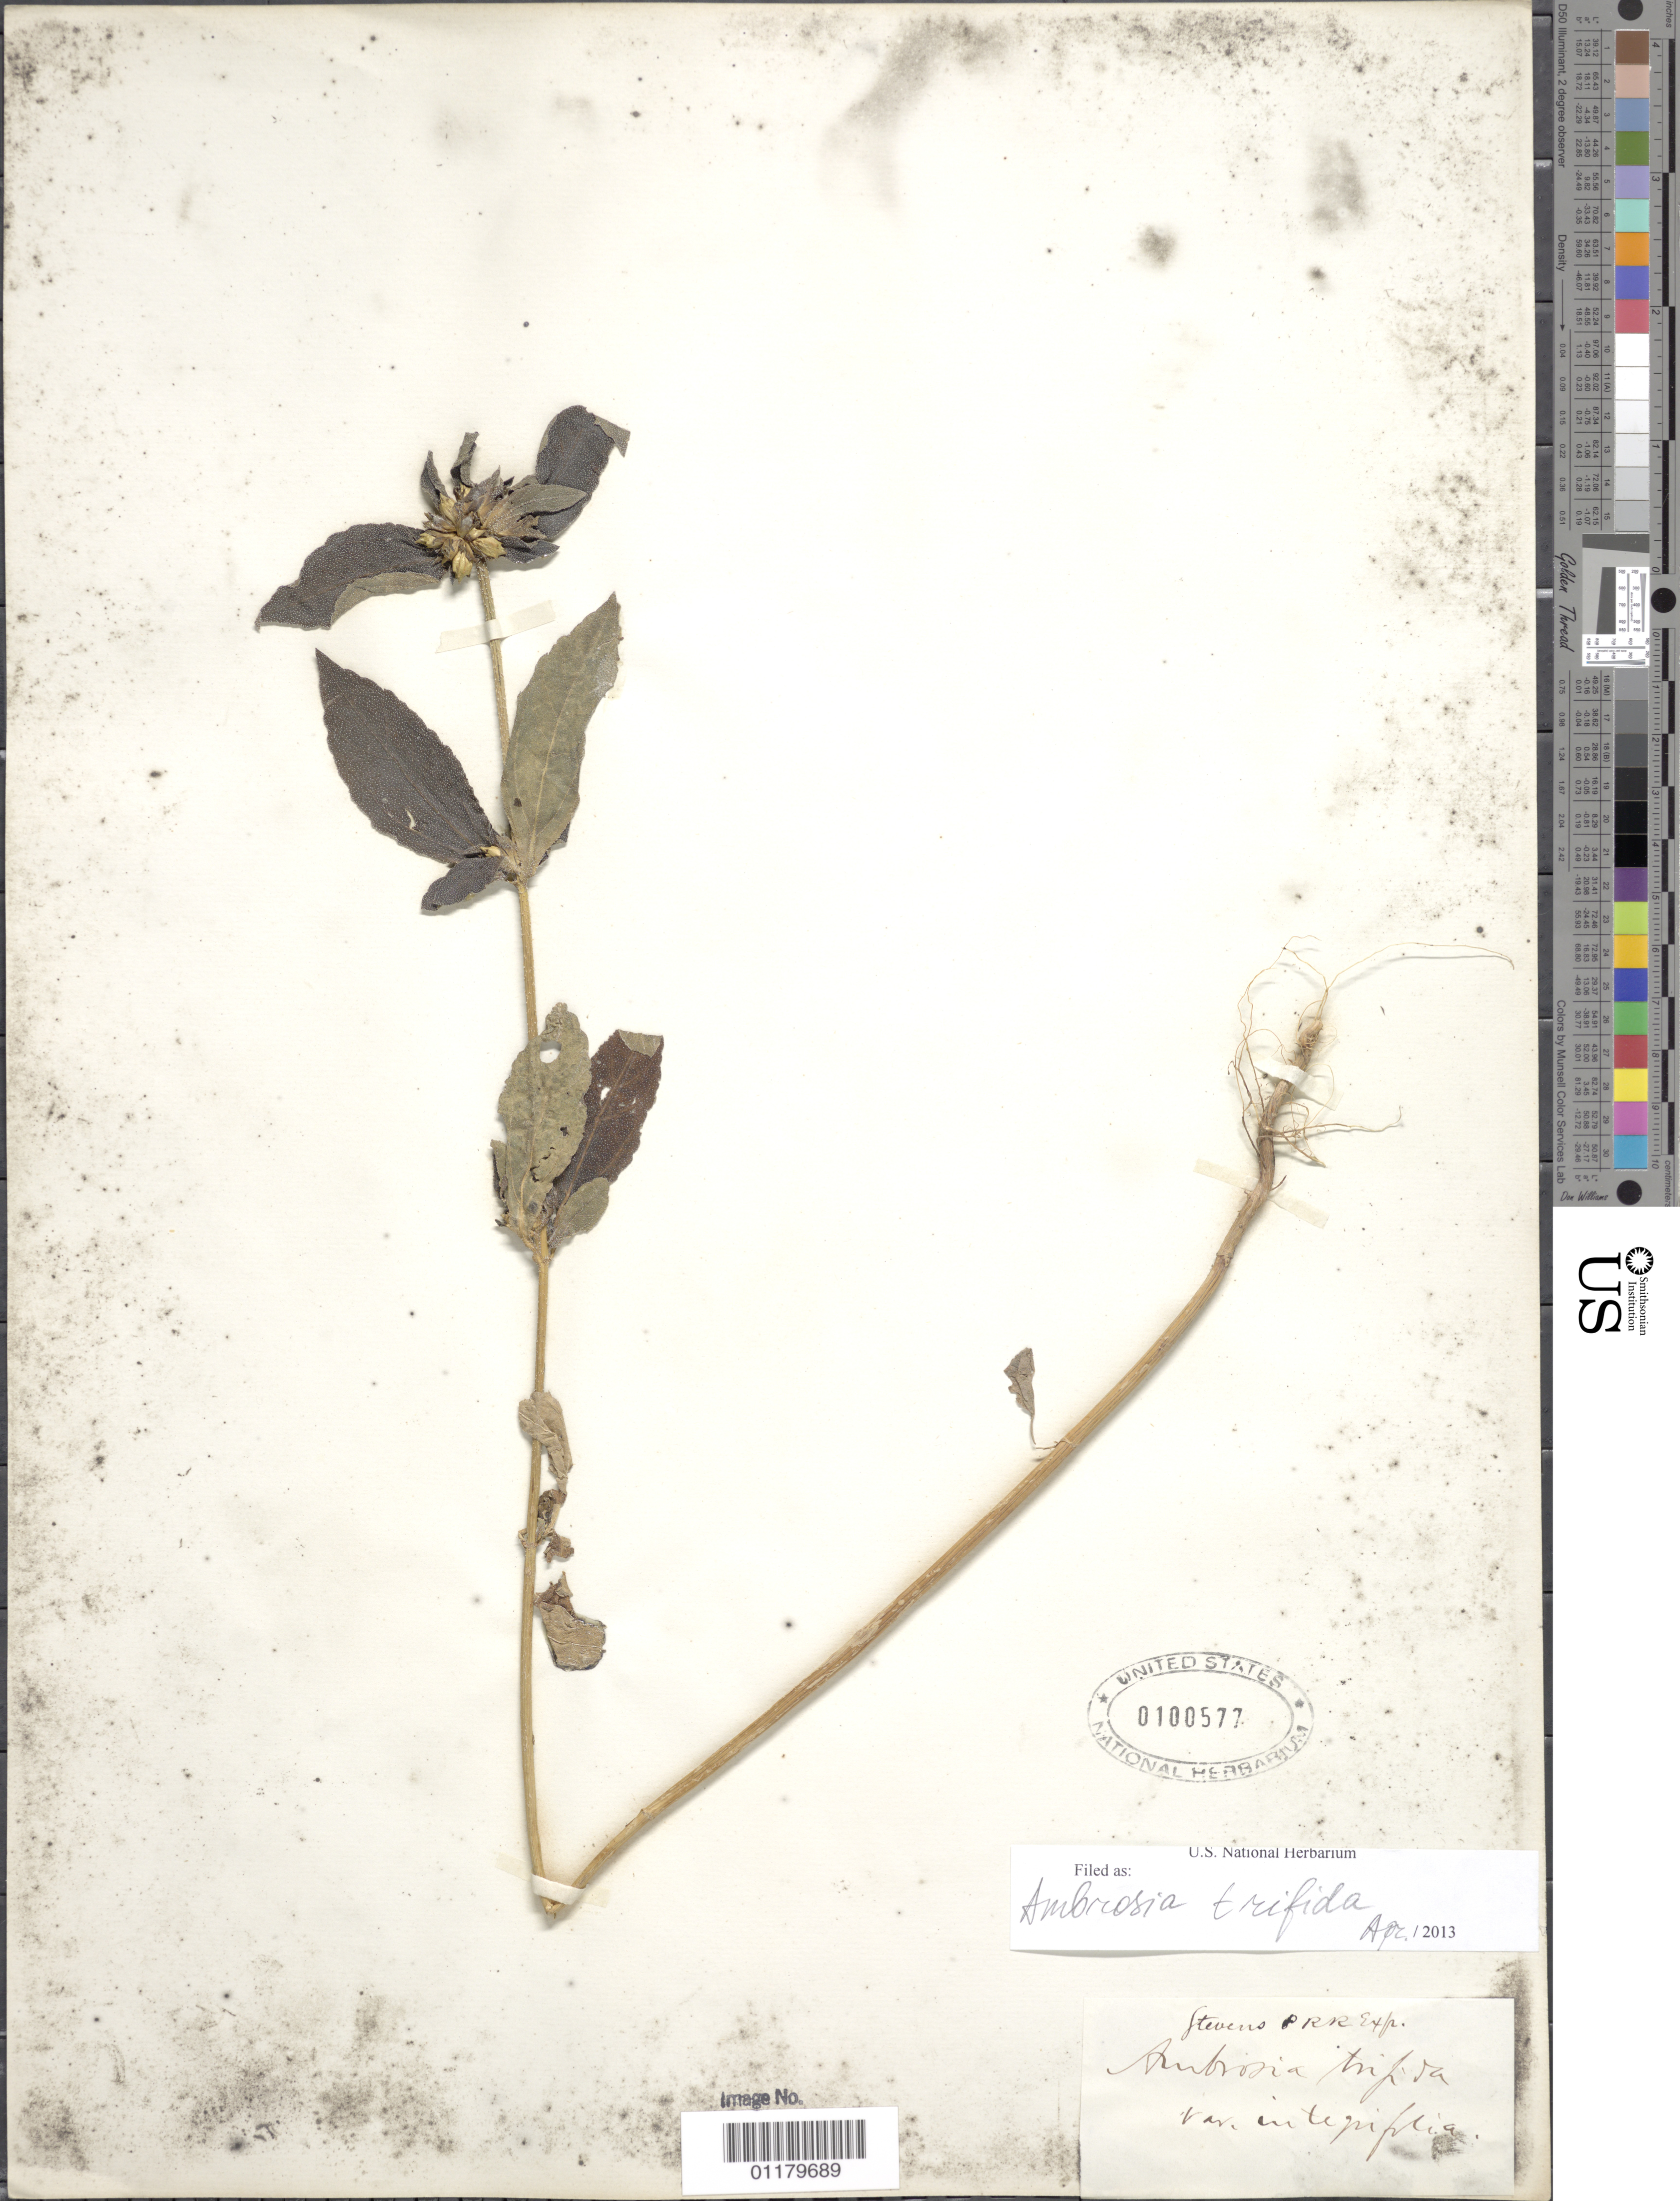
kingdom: Plantae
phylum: Tracheophyta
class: Magnoliopsida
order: Asterales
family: Asteraceae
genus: Ambrosia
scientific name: Ambrosia trifida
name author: L.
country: United States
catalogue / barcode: US 100577